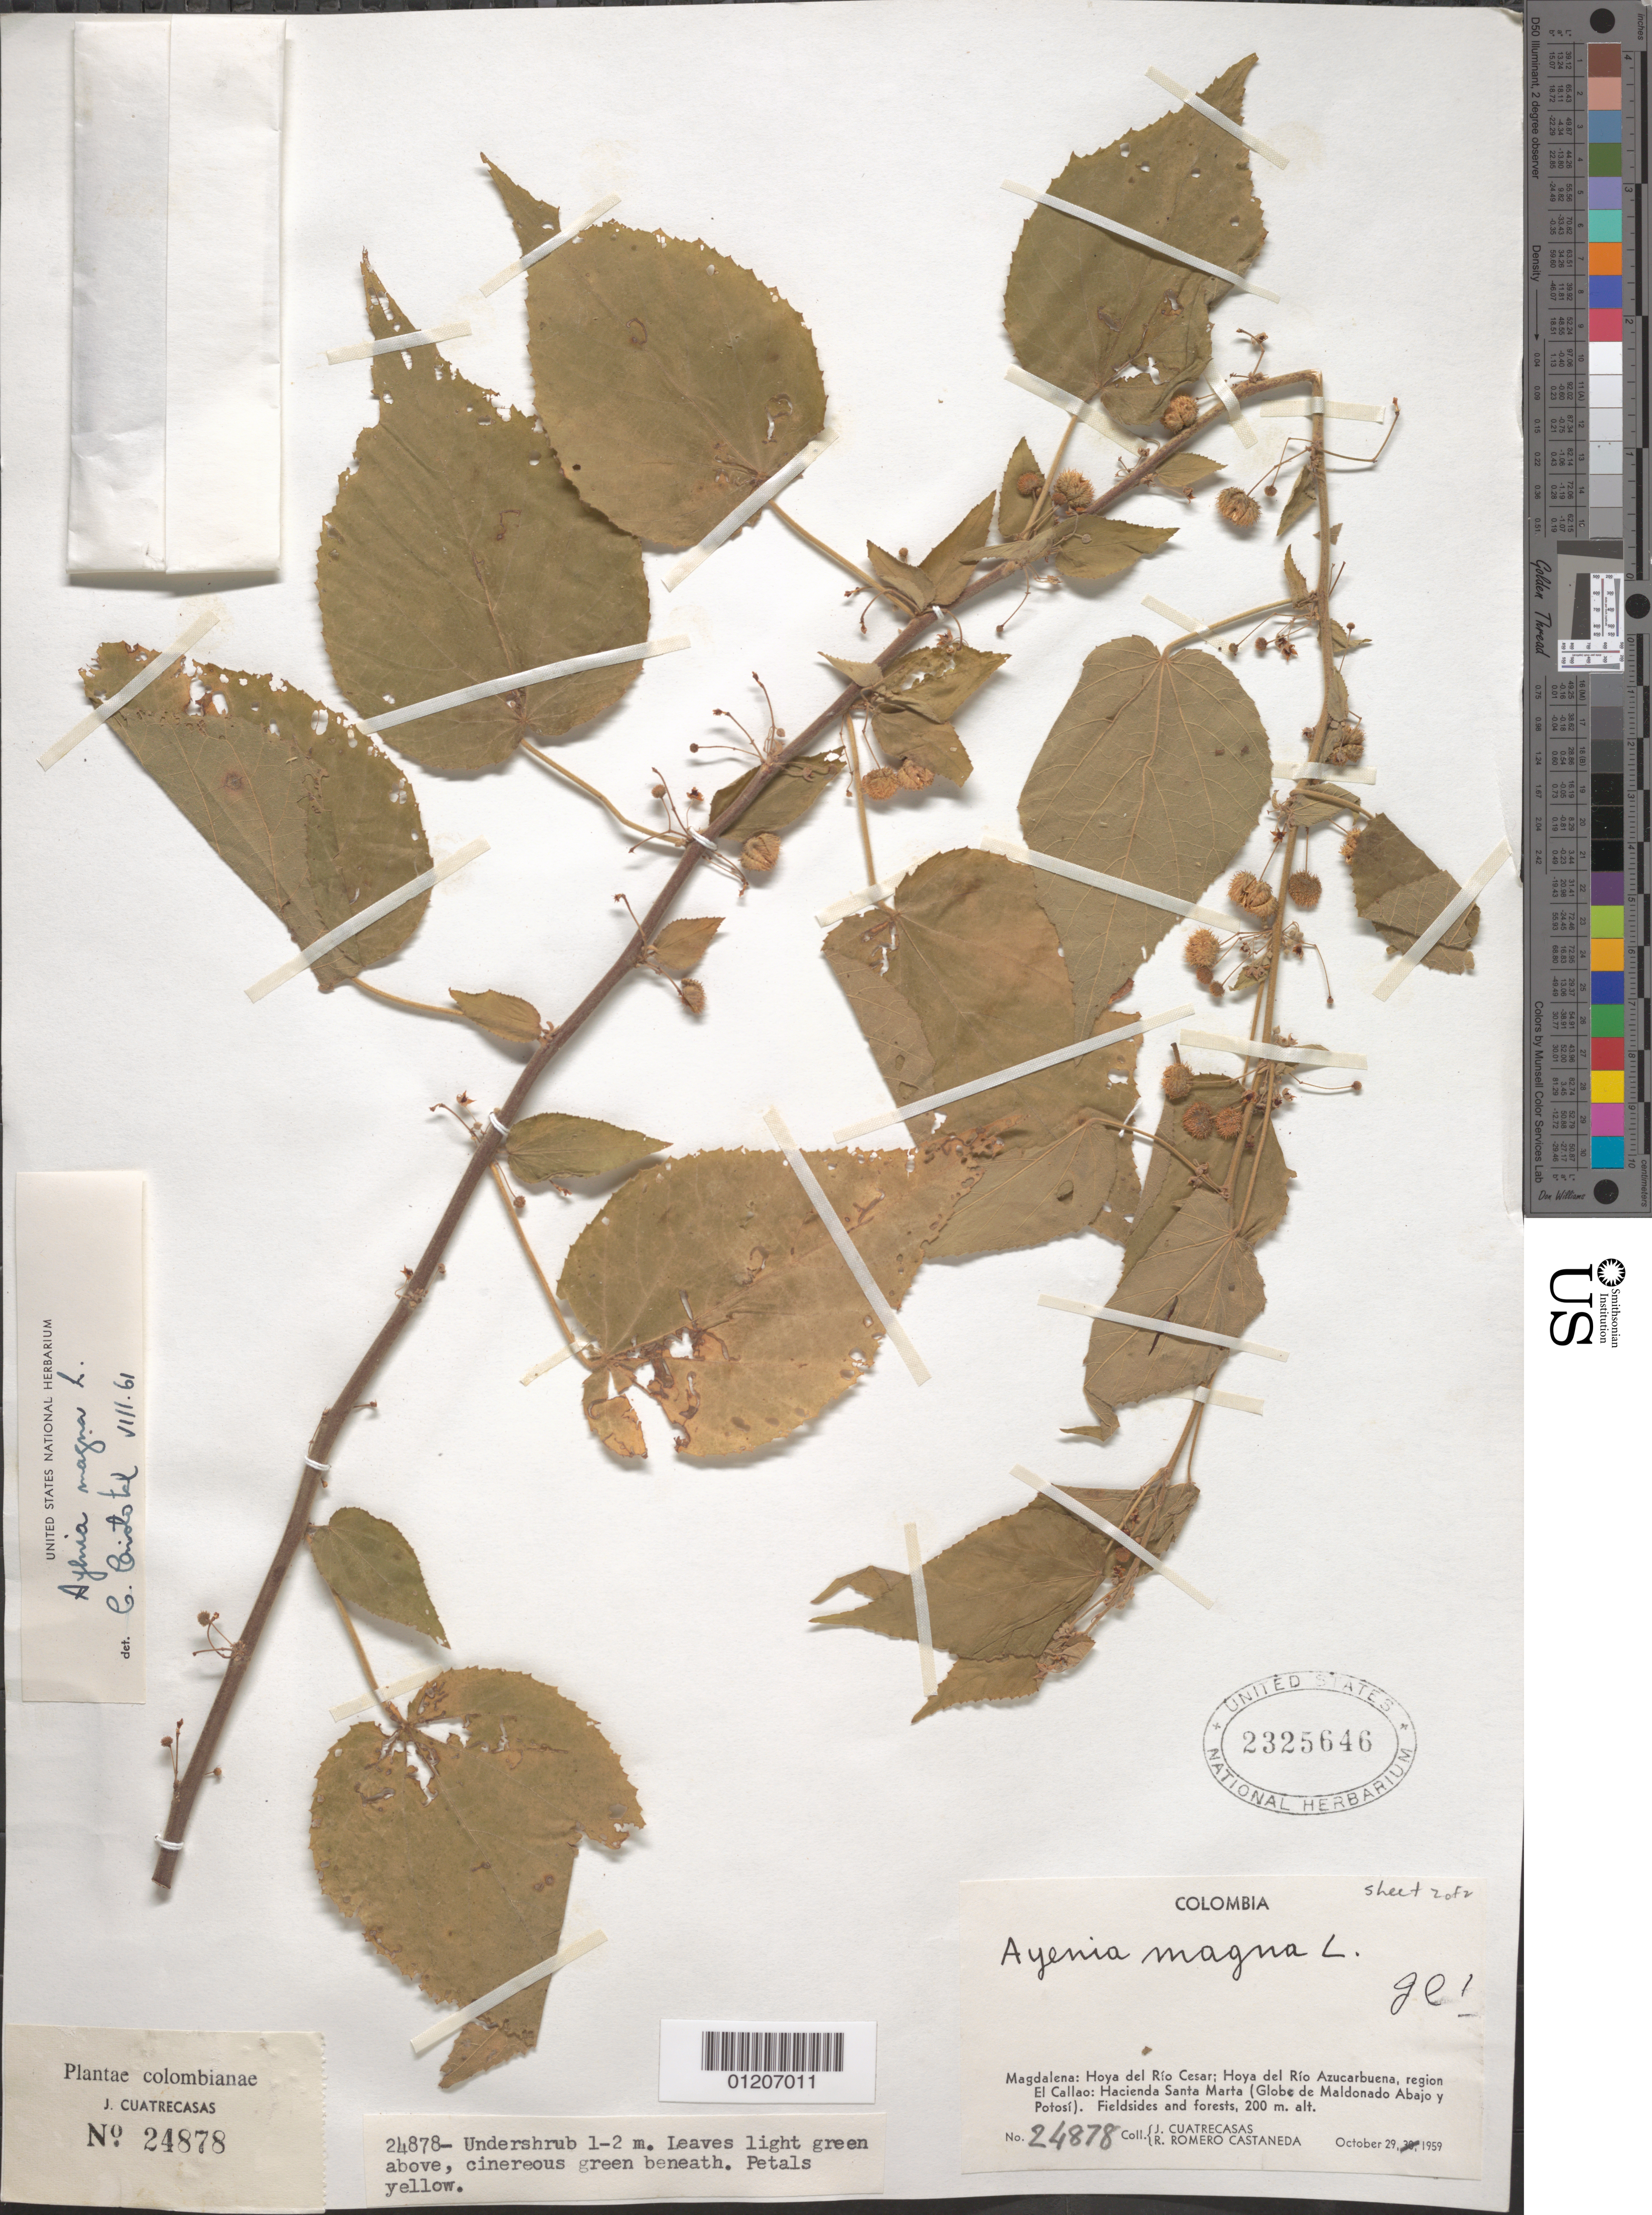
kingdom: Plantae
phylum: Tracheophyta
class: Magnoliopsida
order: Malvales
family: Malvaceae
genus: Ayenia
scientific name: Ayenia magna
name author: L.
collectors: J. Cuatrecasas & R. Romero Castañeda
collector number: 24878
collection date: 1959-10-29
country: Colombia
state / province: Magdalena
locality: Hoya del Río Cesar: Hoya del Río Azucarbuena, region El Callao: Hacienda Santa Marta (Globe de Maldonado Abajo y Potosí).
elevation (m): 200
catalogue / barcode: US 2325646